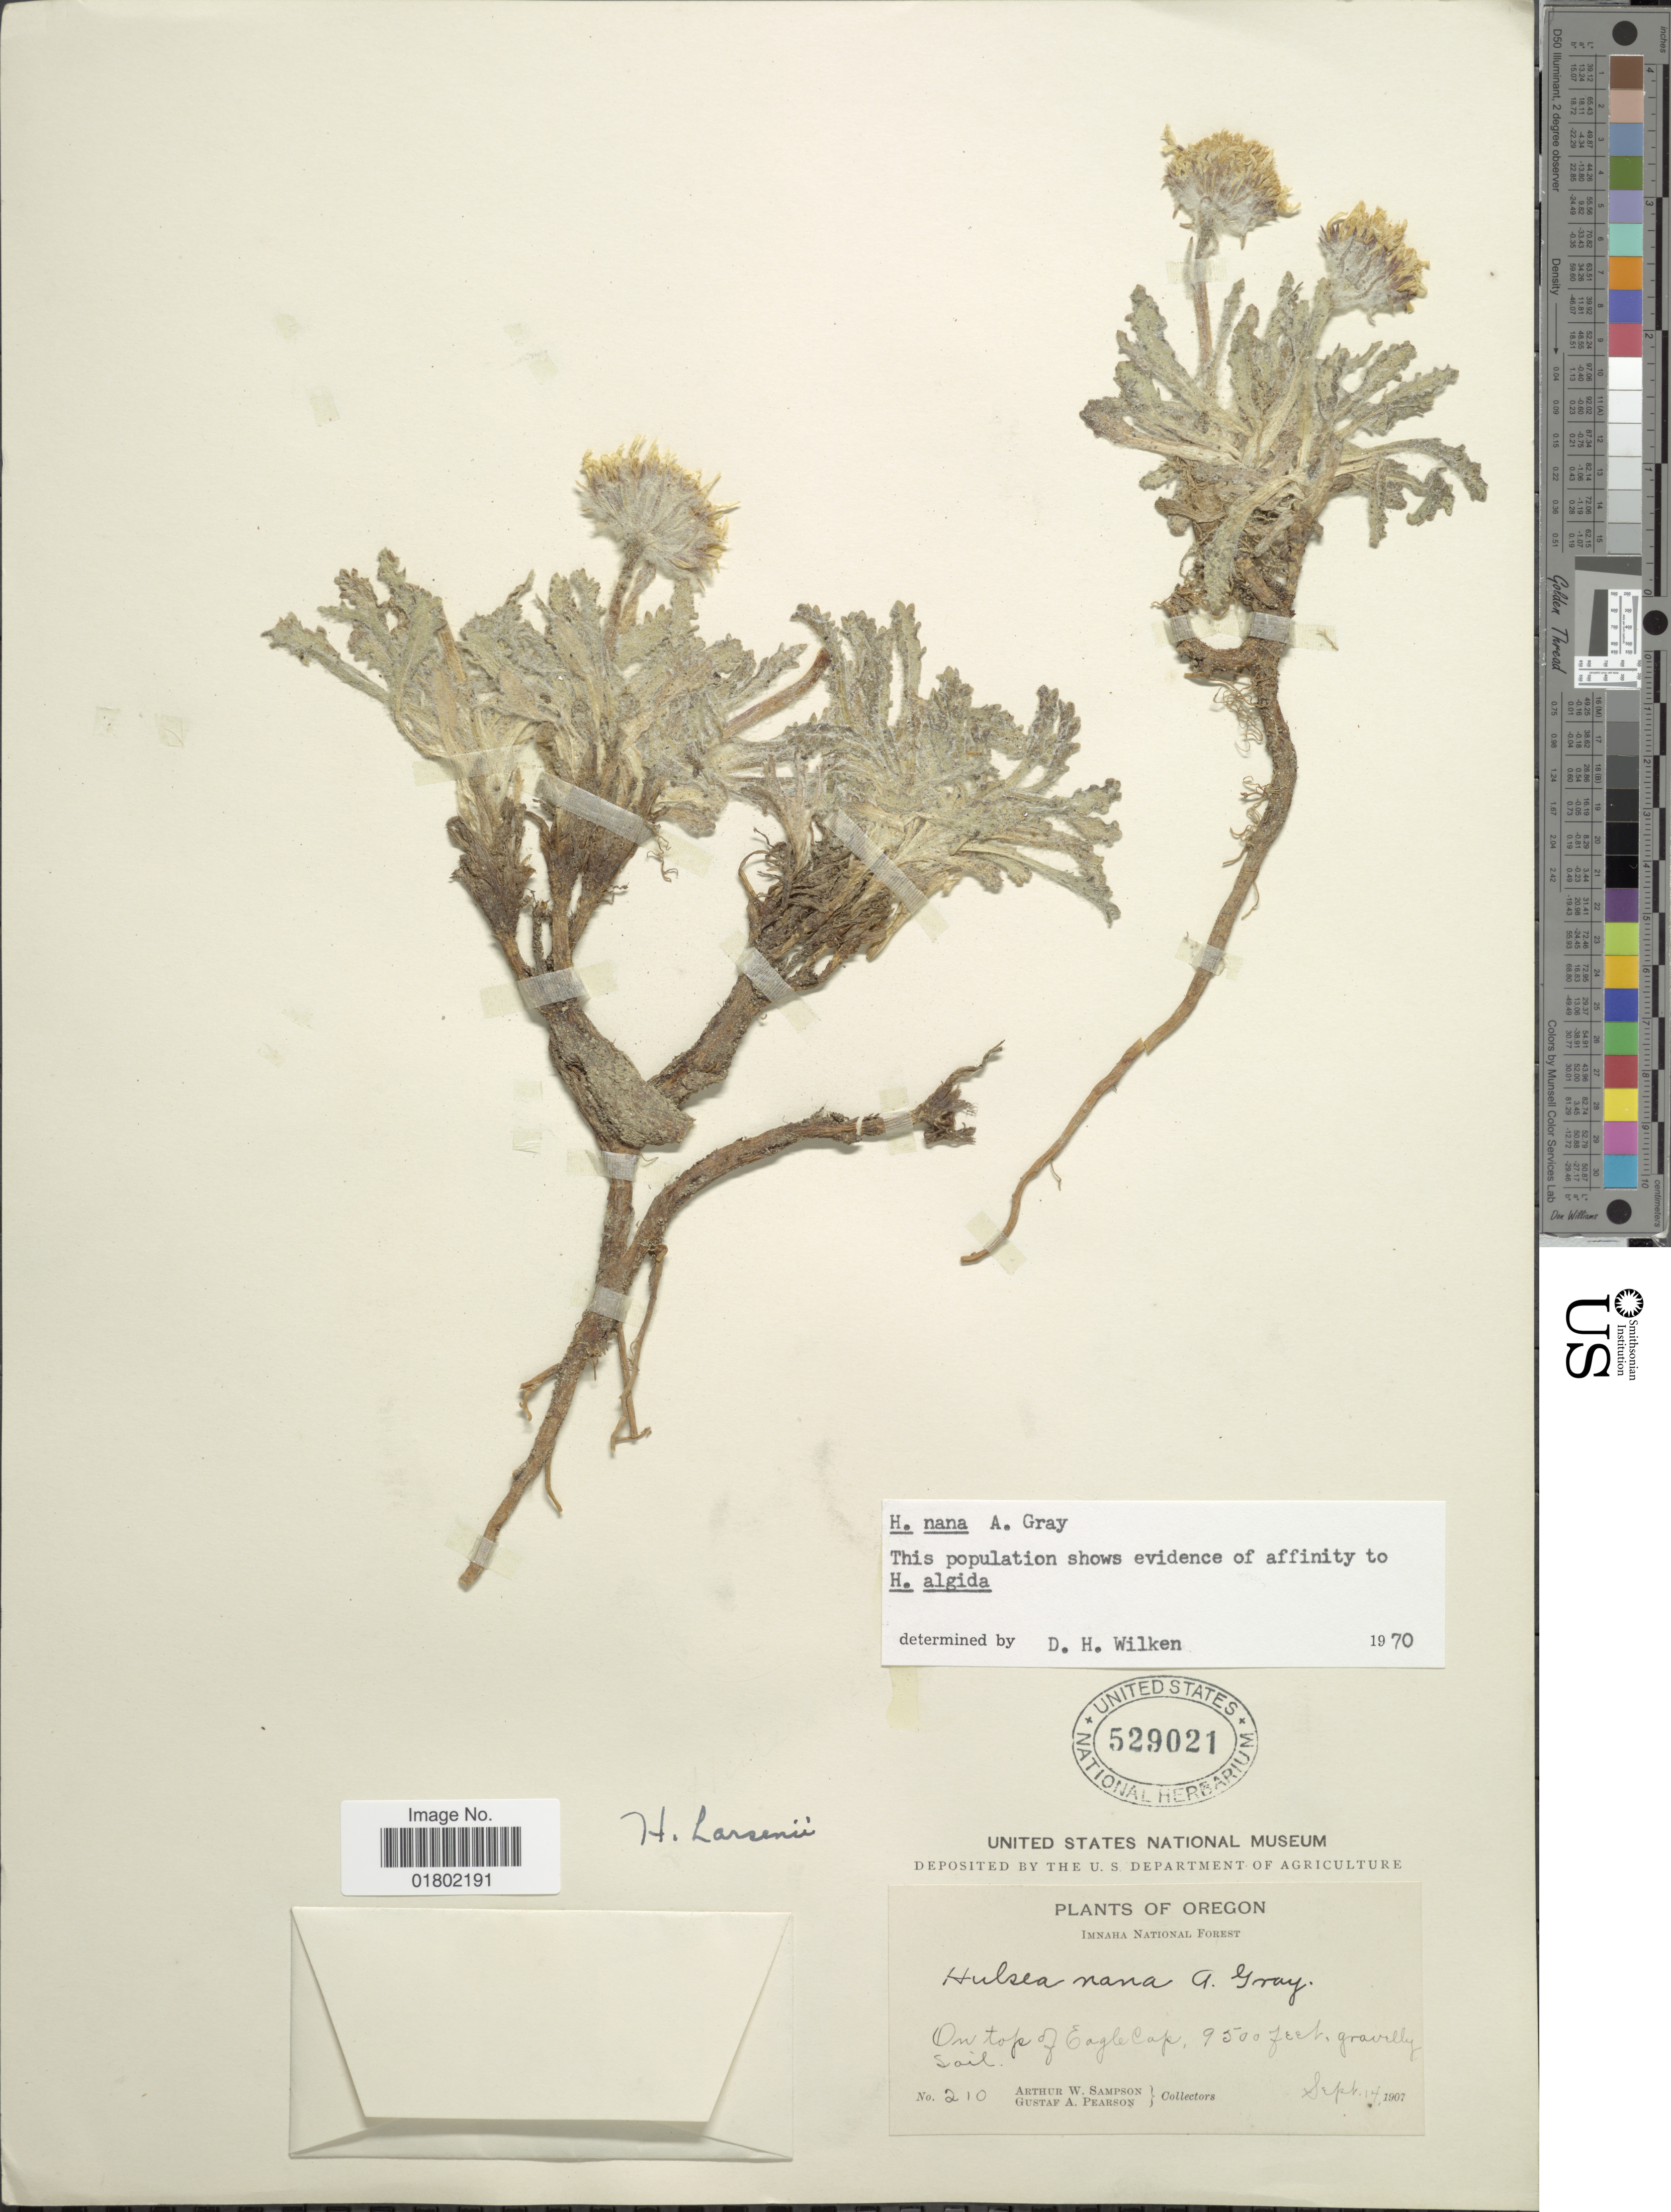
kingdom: Plantae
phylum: Tracheophyta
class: Magnoliopsida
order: Asterales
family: Asteraceae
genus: Hulsea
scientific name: Hulsea nana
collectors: A. Sampson & G. A. Pearson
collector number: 210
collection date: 1907-09-14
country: United States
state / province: Oregon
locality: On top of Eagle Cap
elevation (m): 2896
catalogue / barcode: US 529021